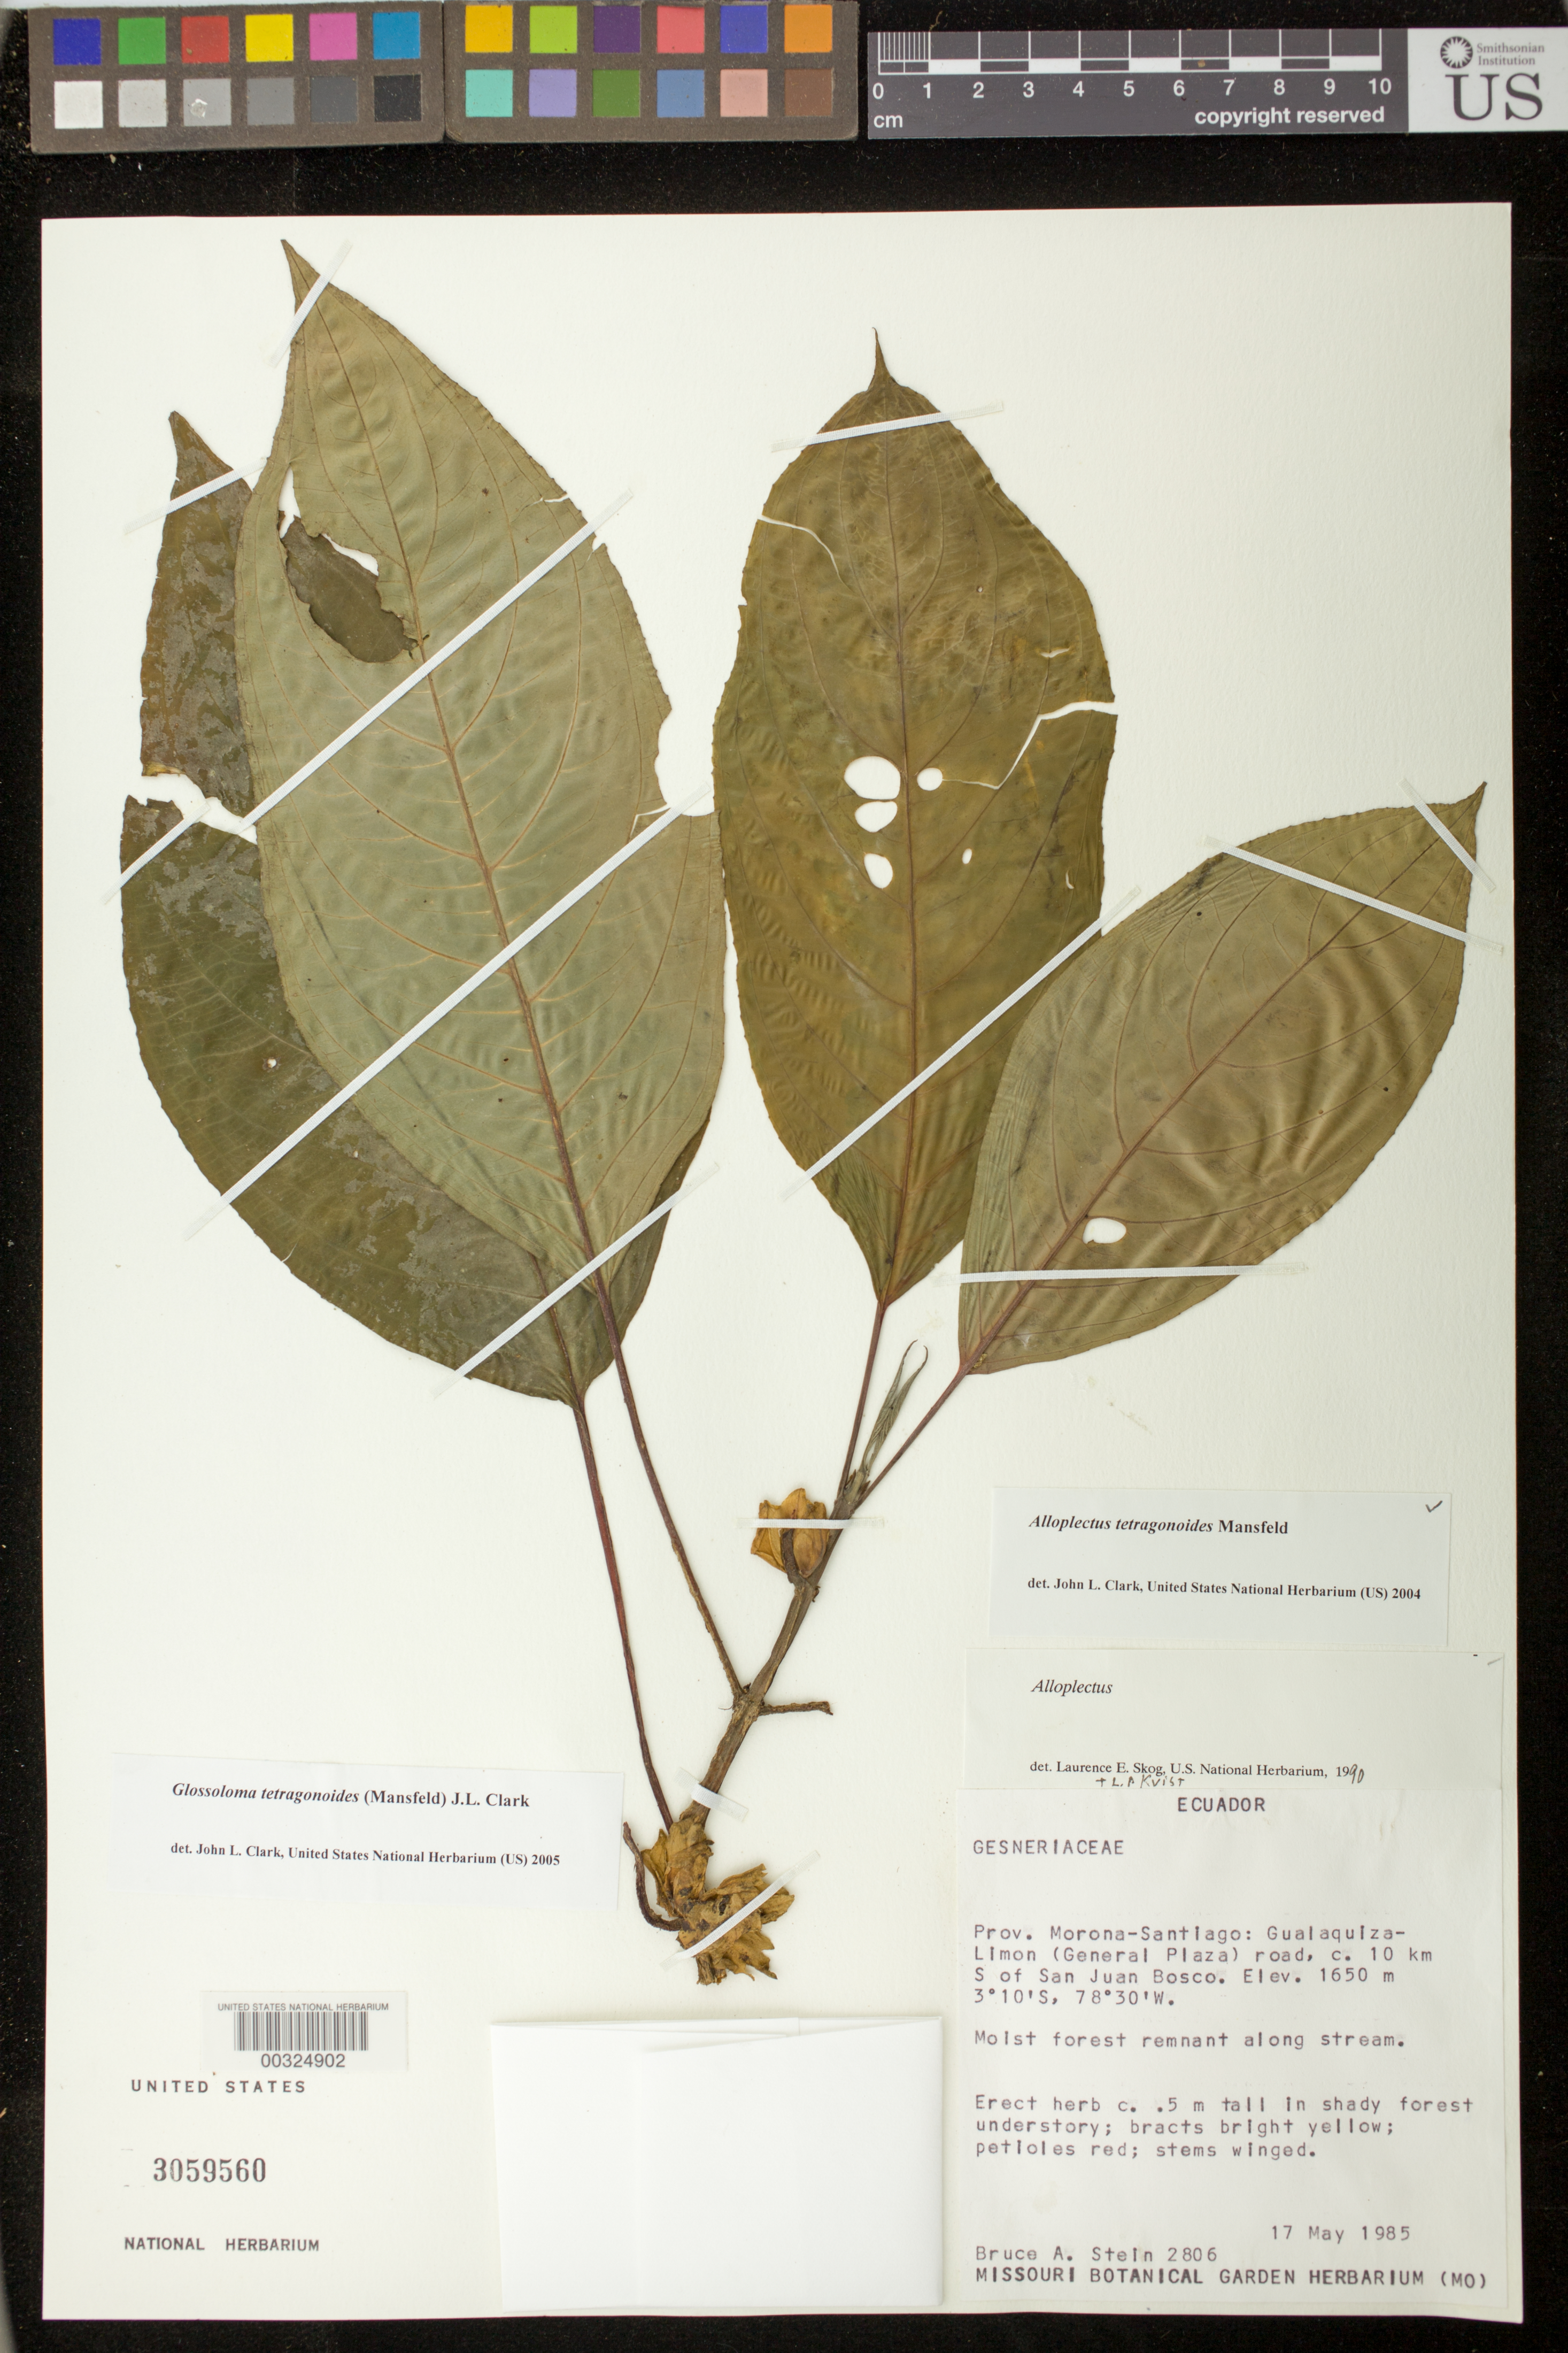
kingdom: Plantae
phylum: Tracheophyta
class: Magnoliopsida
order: Lamiales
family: Gesneriaceae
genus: Glossoloma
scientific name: Glossoloma tetragonoides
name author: (Mansf.) J.L. Clark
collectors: B. A. Stein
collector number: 2806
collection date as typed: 17 May 1985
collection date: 1985-05-17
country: Ecuador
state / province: Morona-Santiago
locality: Gualaquiza - limon (general plaza) road, C 10 km S of San Juan Bosco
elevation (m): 1650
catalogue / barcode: US 3059560